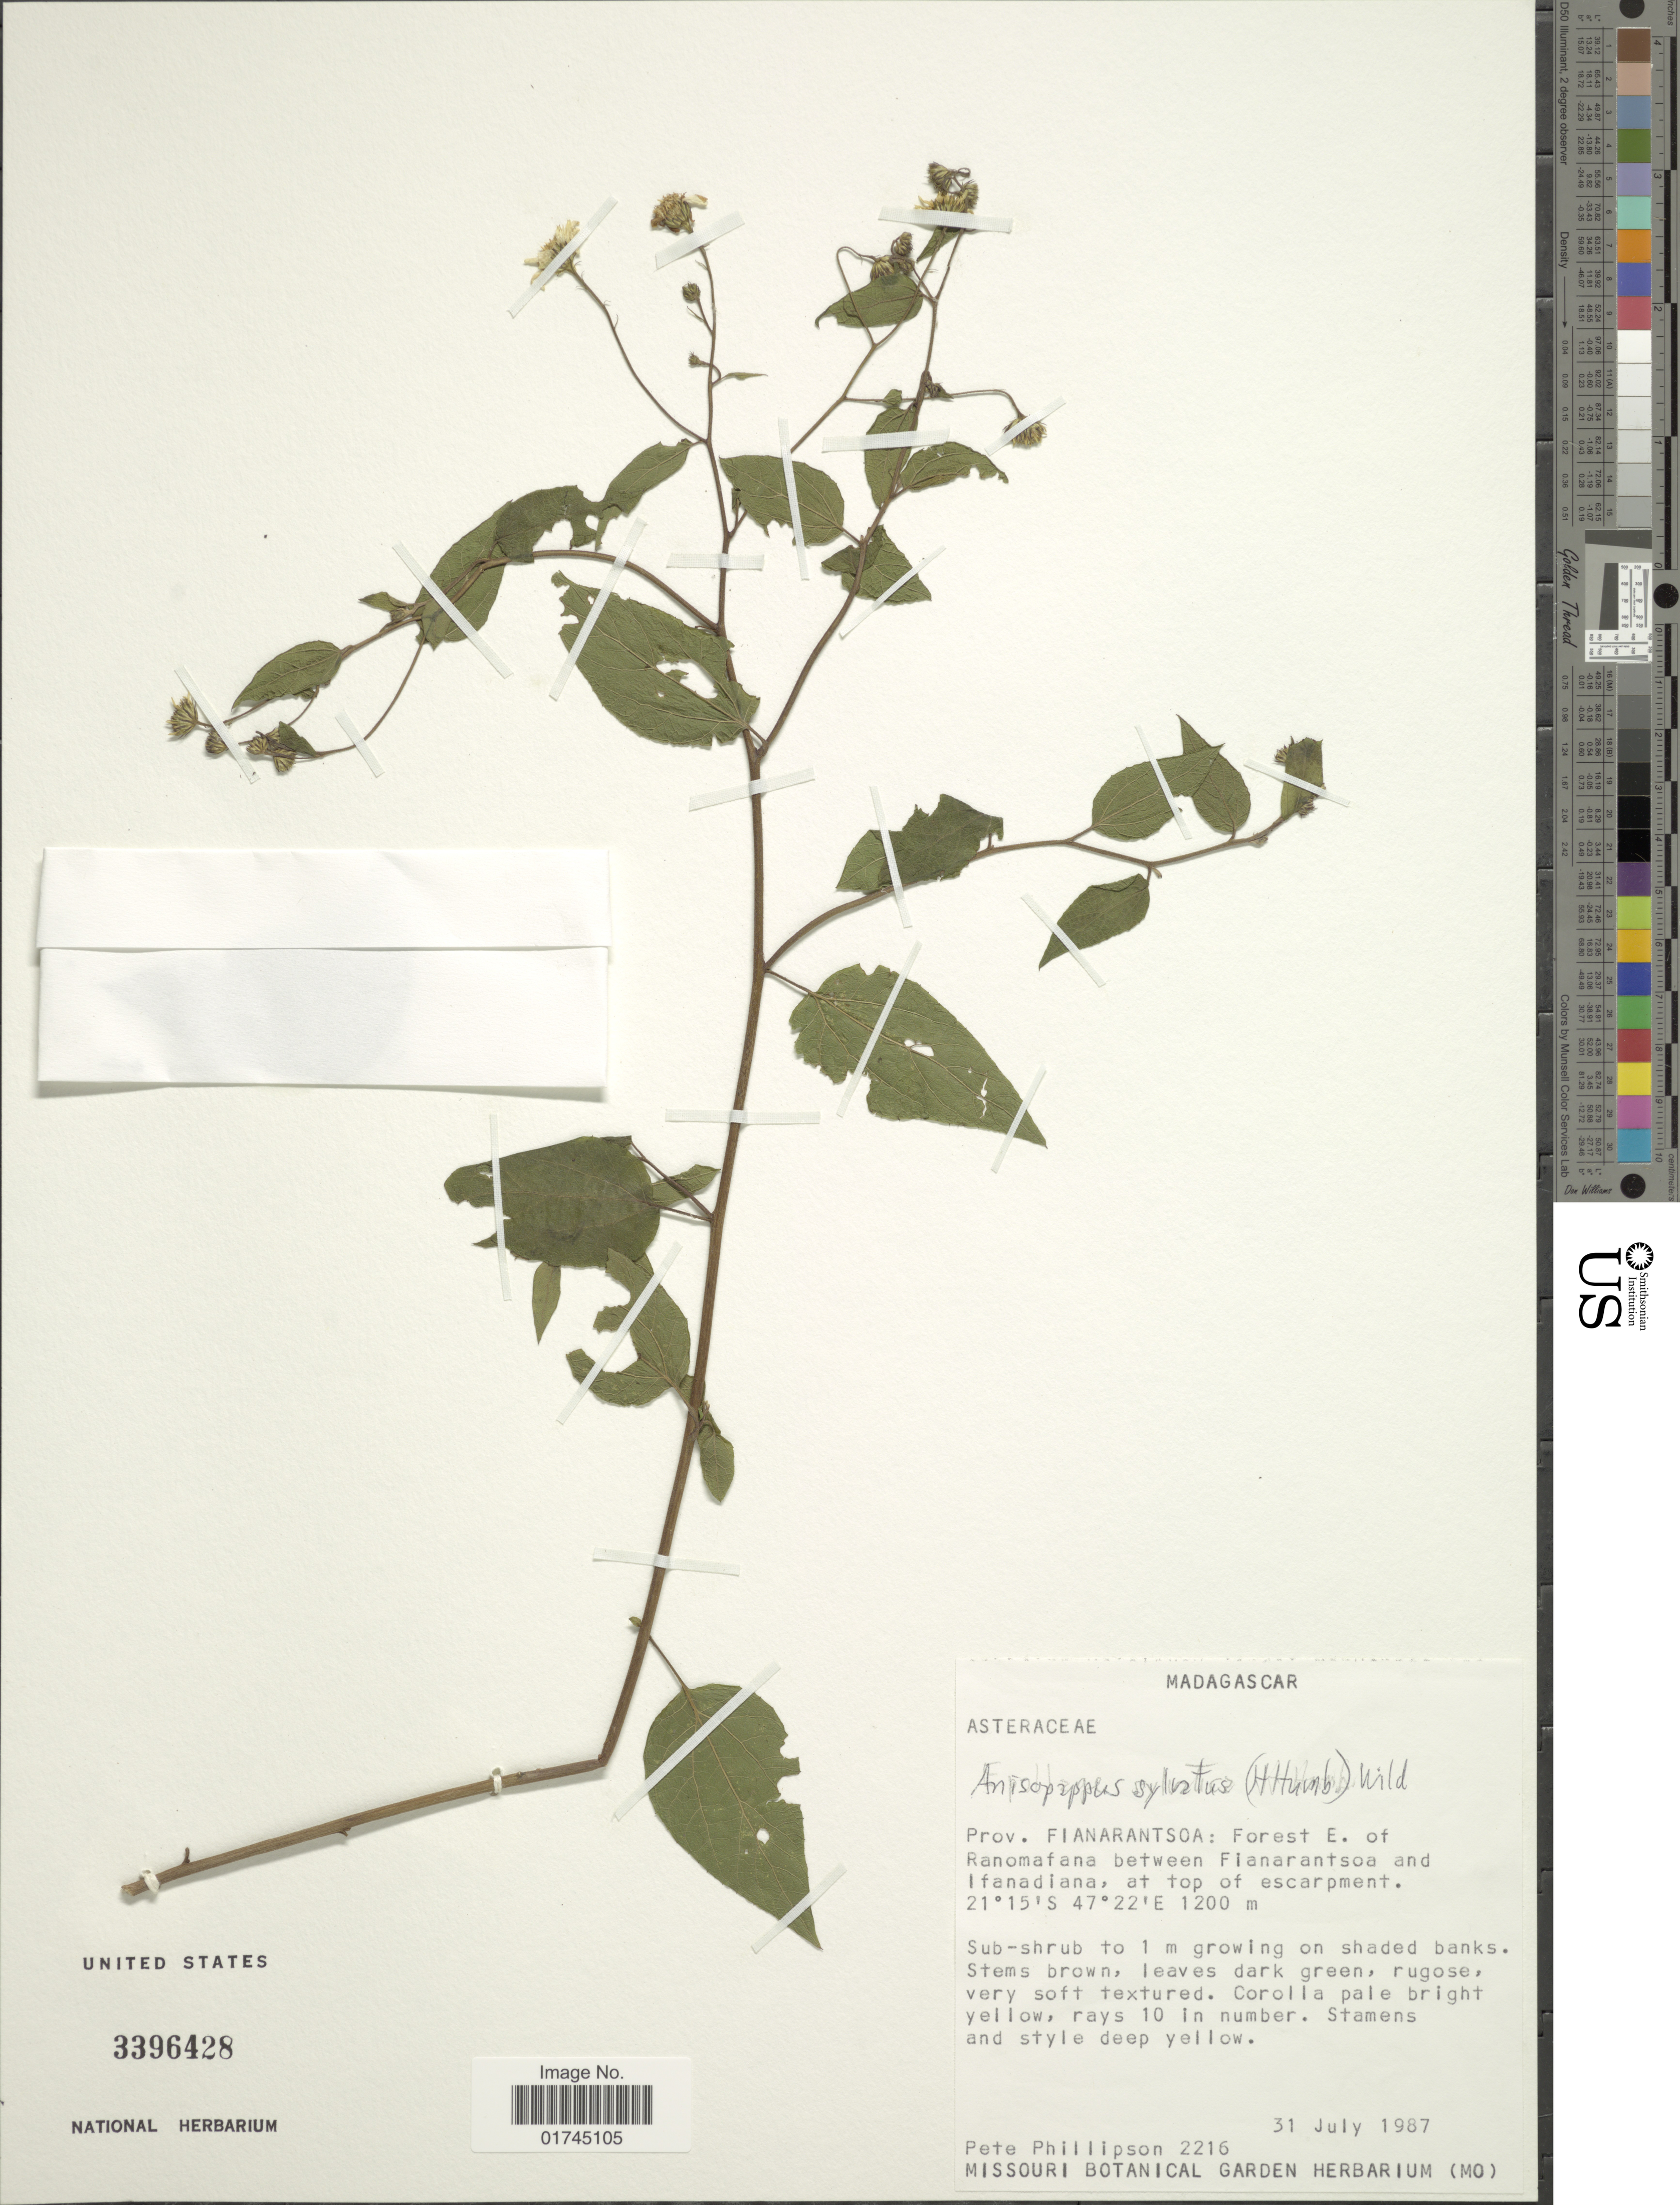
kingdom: Plantae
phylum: Tracheophyta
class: Magnoliopsida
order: Asterales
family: Asteraceae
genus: Anisopappus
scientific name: Anisopappus sylvatica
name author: (Humbert) Wild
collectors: P. B. Phillipson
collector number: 2216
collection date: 1987-07-31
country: Madagascar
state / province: Haute Matsiatra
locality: Forest E. of Ranomafana between Fianarantsoa and Ifanadiana, at top of escarpment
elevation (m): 1200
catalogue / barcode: US 3396428